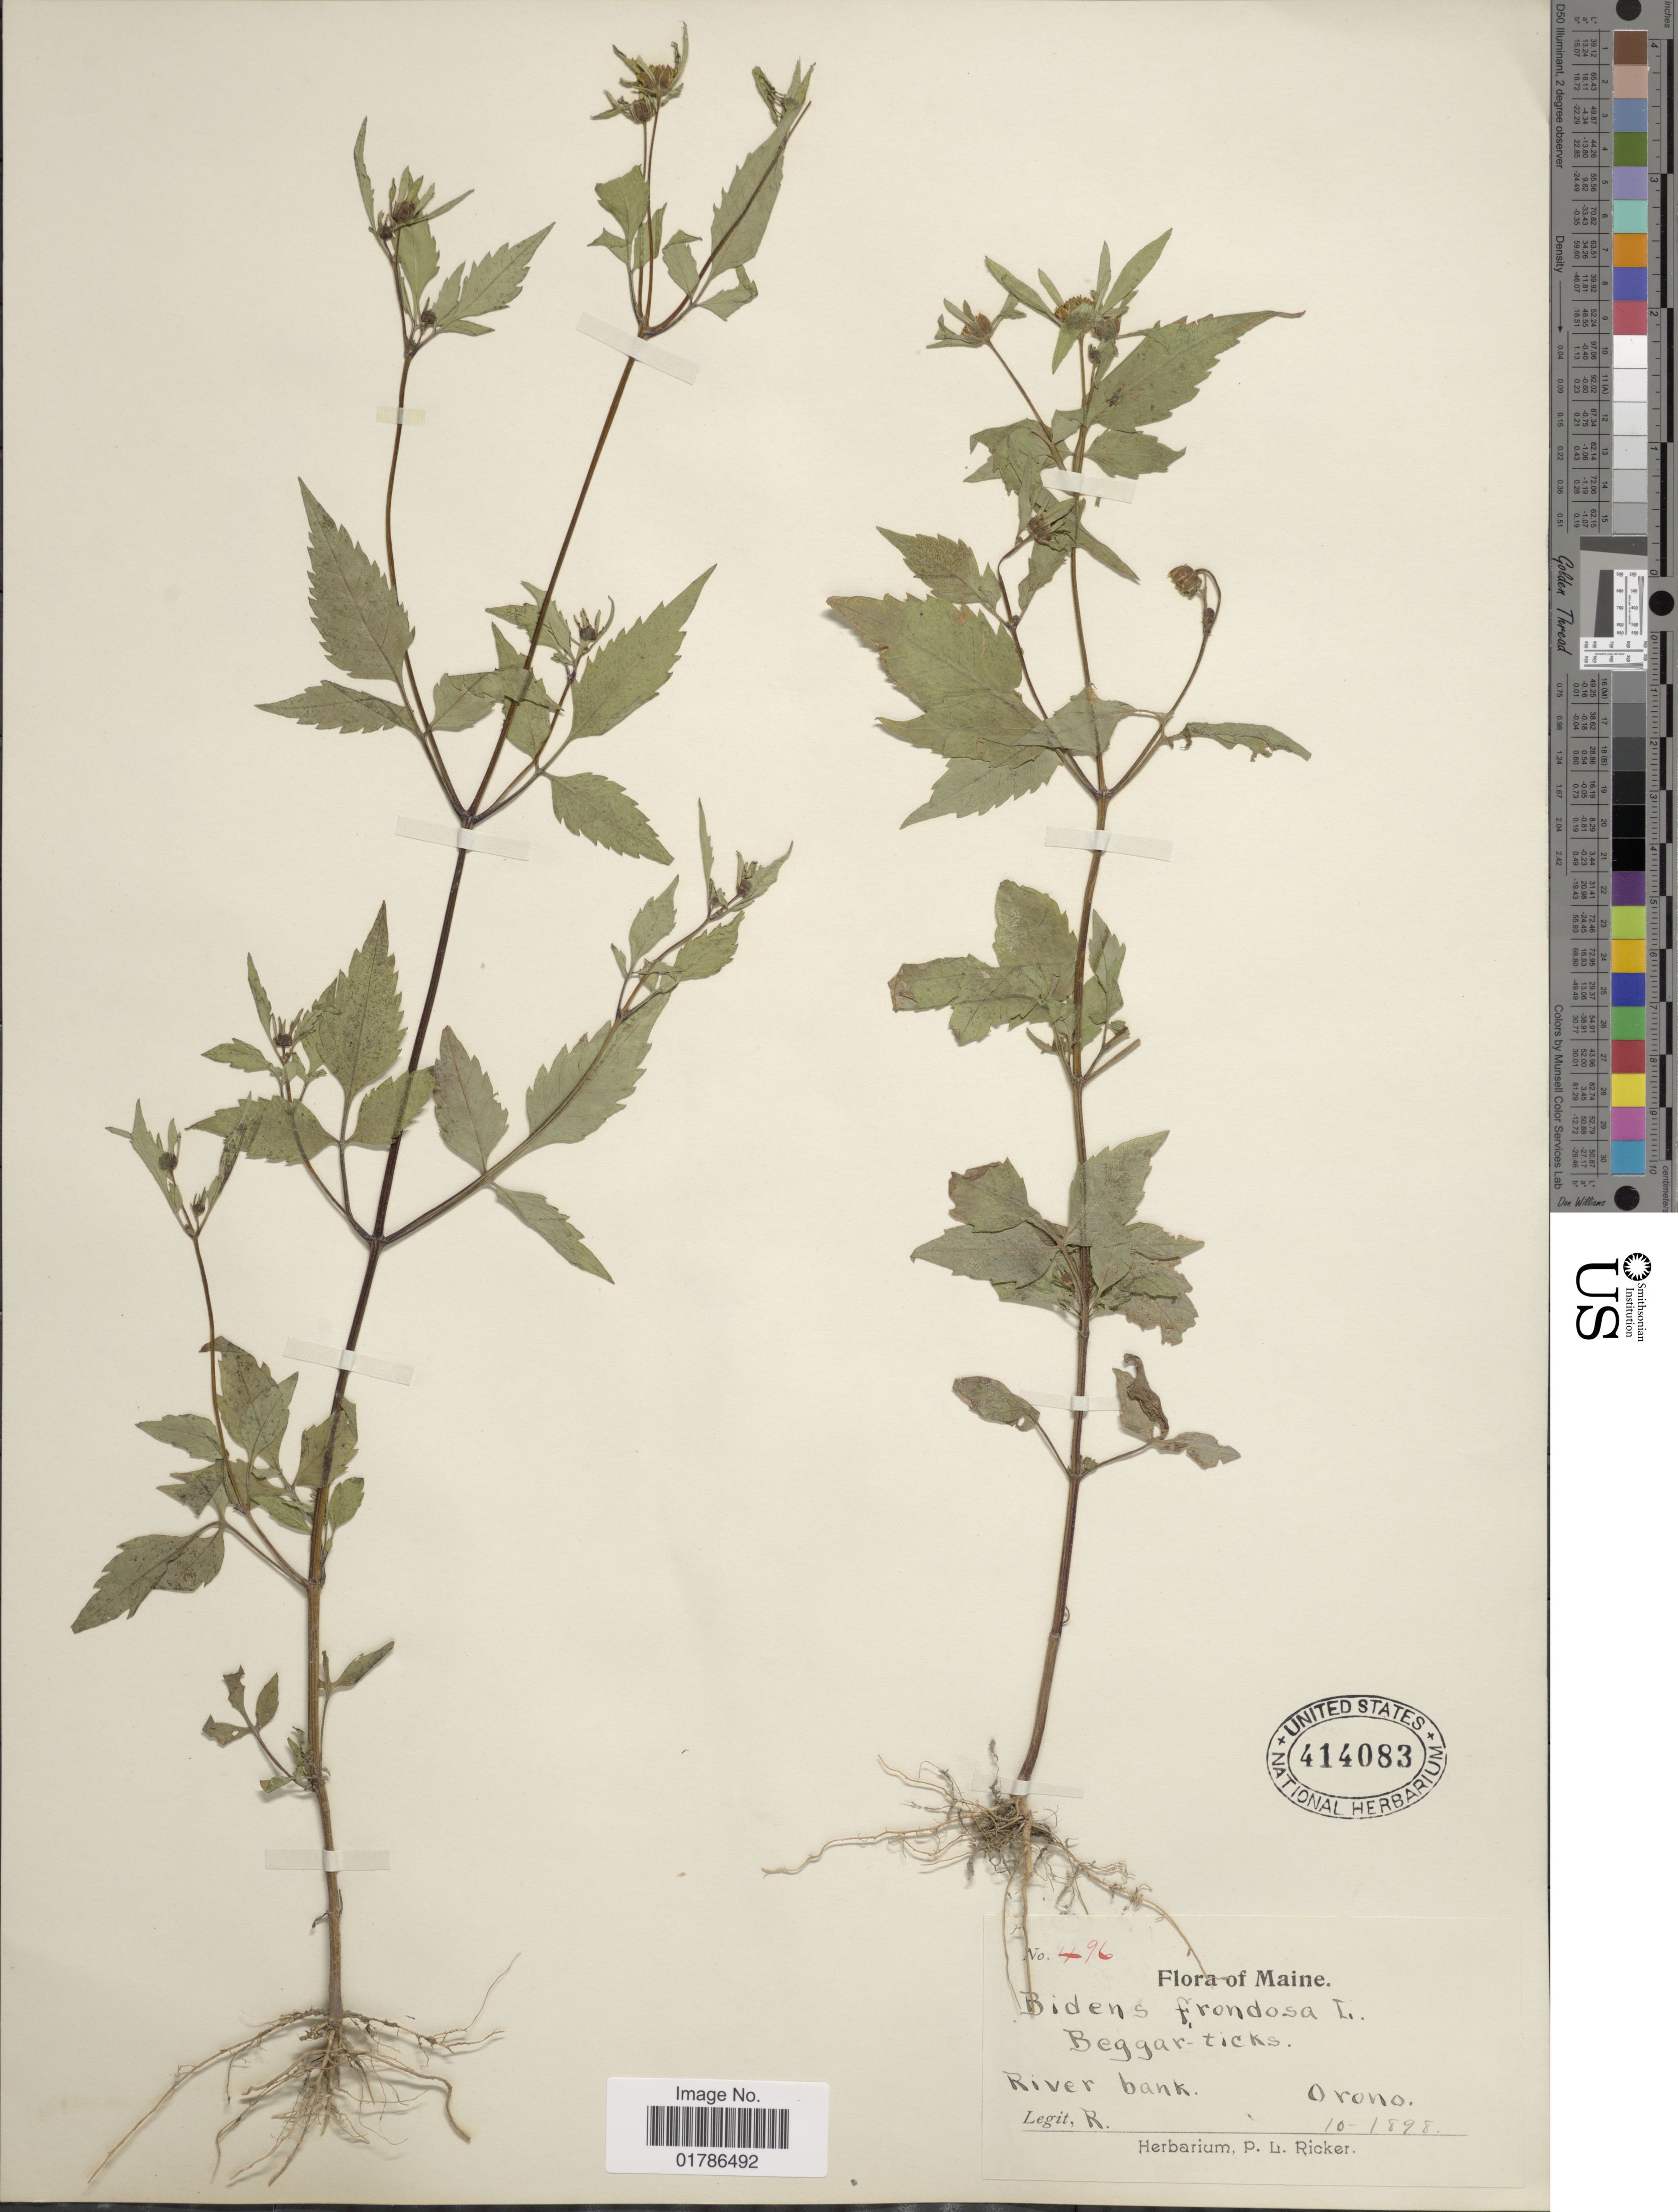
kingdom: Plantae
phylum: Tracheophyta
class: Magnoliopsida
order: Asterales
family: Asteraceae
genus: Bidens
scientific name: Bidens frondosa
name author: L.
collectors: P. Ricker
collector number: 496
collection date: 1898-10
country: United States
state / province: Maine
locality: River bank, Orono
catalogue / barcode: US 414083